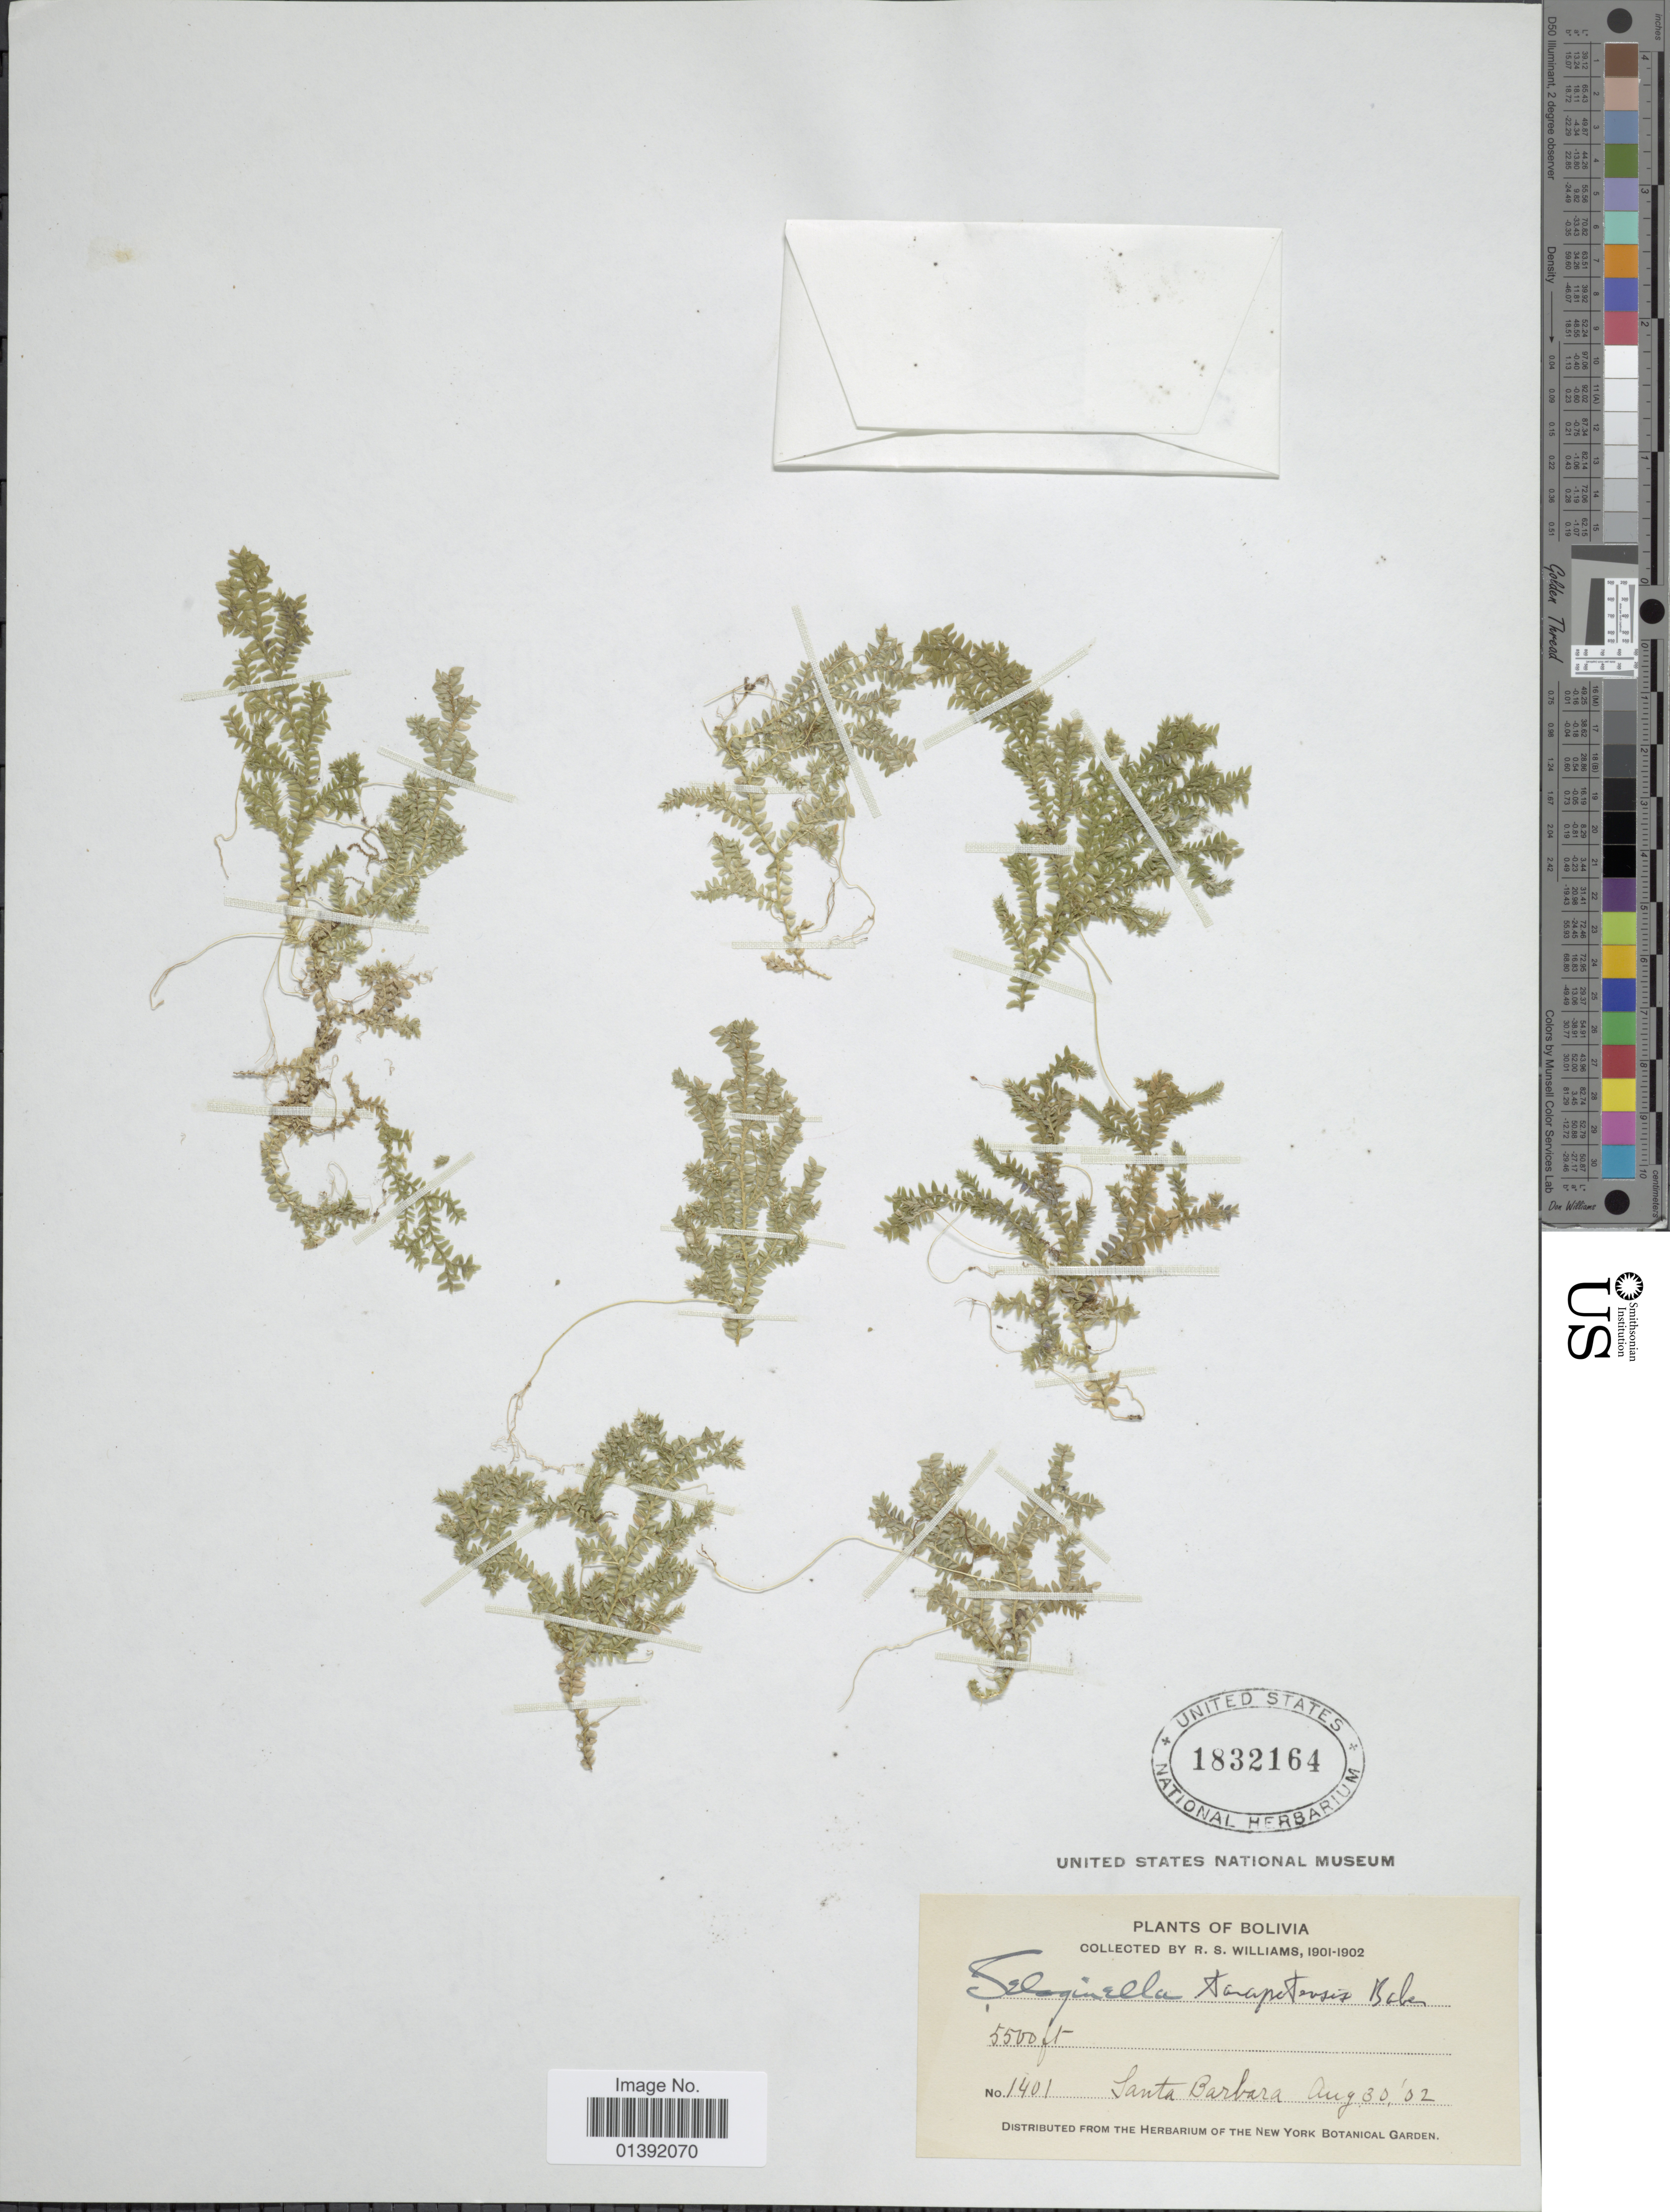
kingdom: Plantae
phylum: Tracheophyta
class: Lycopodiopsida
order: Selaginellales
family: Selaginellaceae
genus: Selaginella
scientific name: Selaginella tarapotensis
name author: Baker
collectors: R. S. Williams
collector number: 1401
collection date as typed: Aug. 30, '02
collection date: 1902-08-30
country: Bolivia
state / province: La Paz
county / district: Franz Tamayo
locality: Santa Barbara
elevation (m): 1676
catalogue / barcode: US 1832164